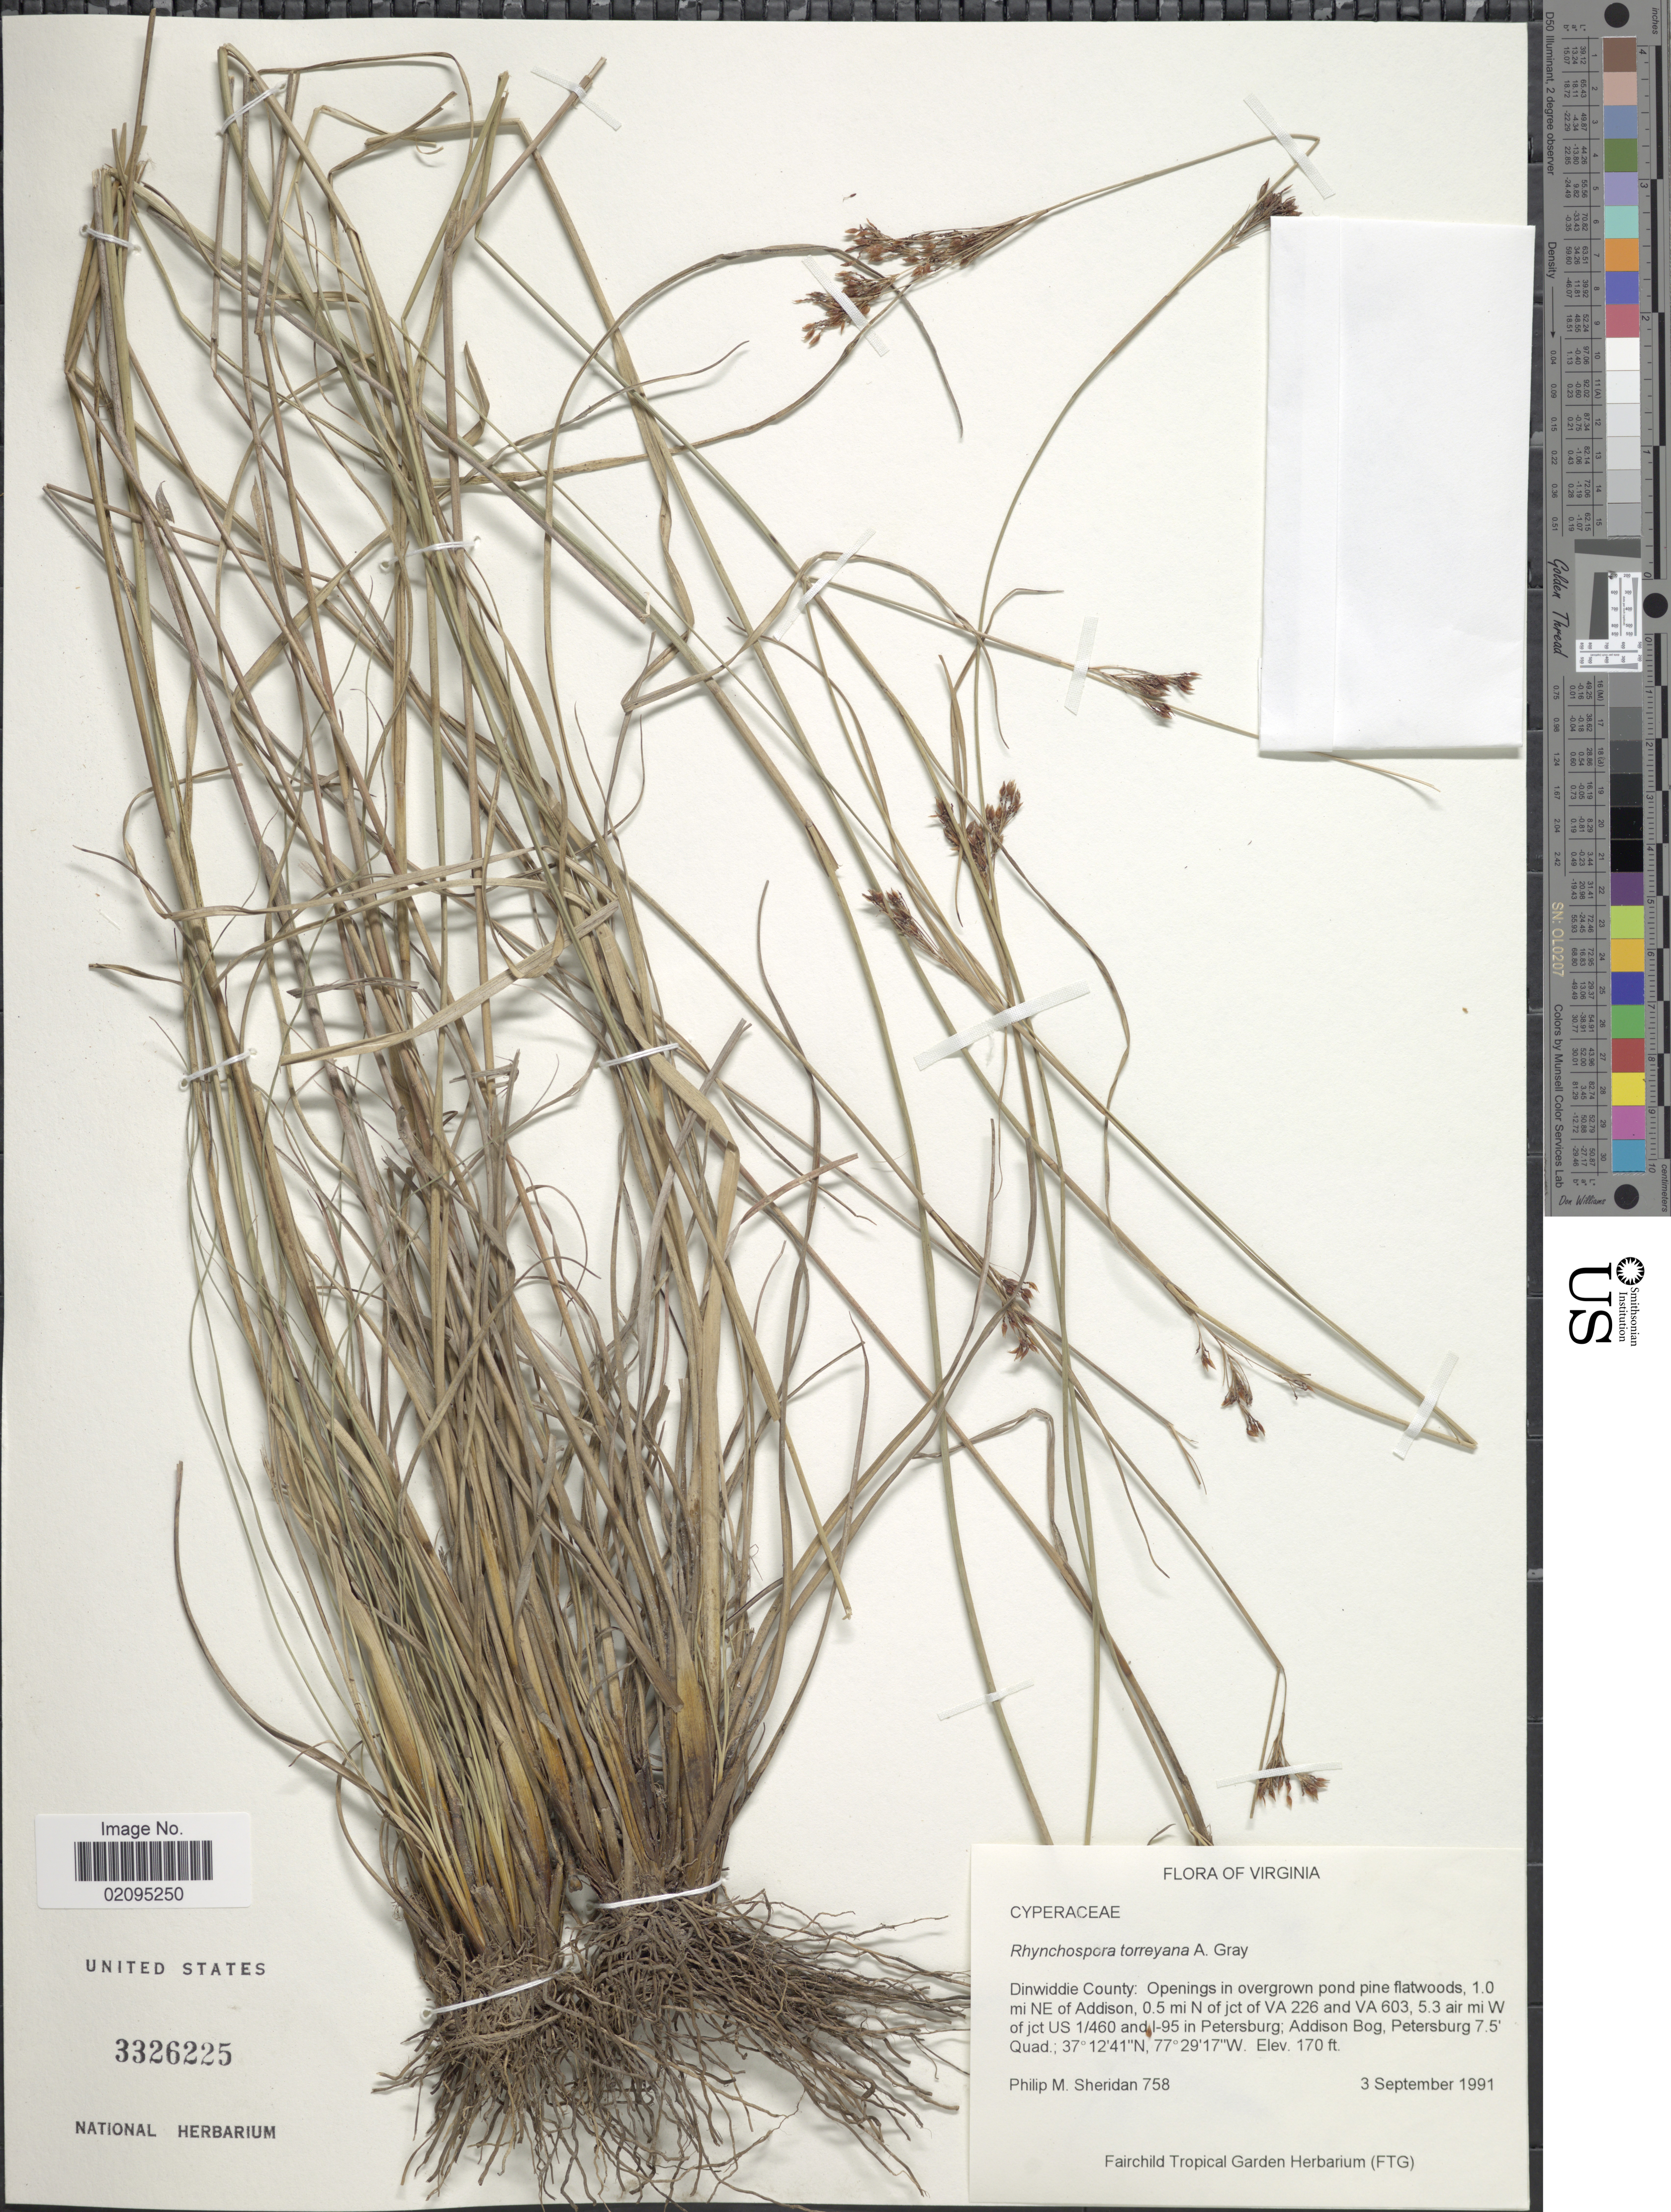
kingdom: Plantae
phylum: Tracheophyta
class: Liliopsida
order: Poales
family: Cyperaceae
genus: Rhynchospora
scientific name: Rhynchospora torreyana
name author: A. Gray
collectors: P. Sheridan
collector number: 758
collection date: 1991-09-03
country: United States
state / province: Virginia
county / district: Dinwiddie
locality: Dinwiddie County: openings in overgrown pond pine flatwoods, 1.0 mi NE of Addison, 0.5 mi N of jct of VA 226 and VA 603, 5.3 air mi W of jct US 1/460 and I-95 in Petersburg; Addison Bog, Petersburg 7.5' Quad.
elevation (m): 52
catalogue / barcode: US 3326225